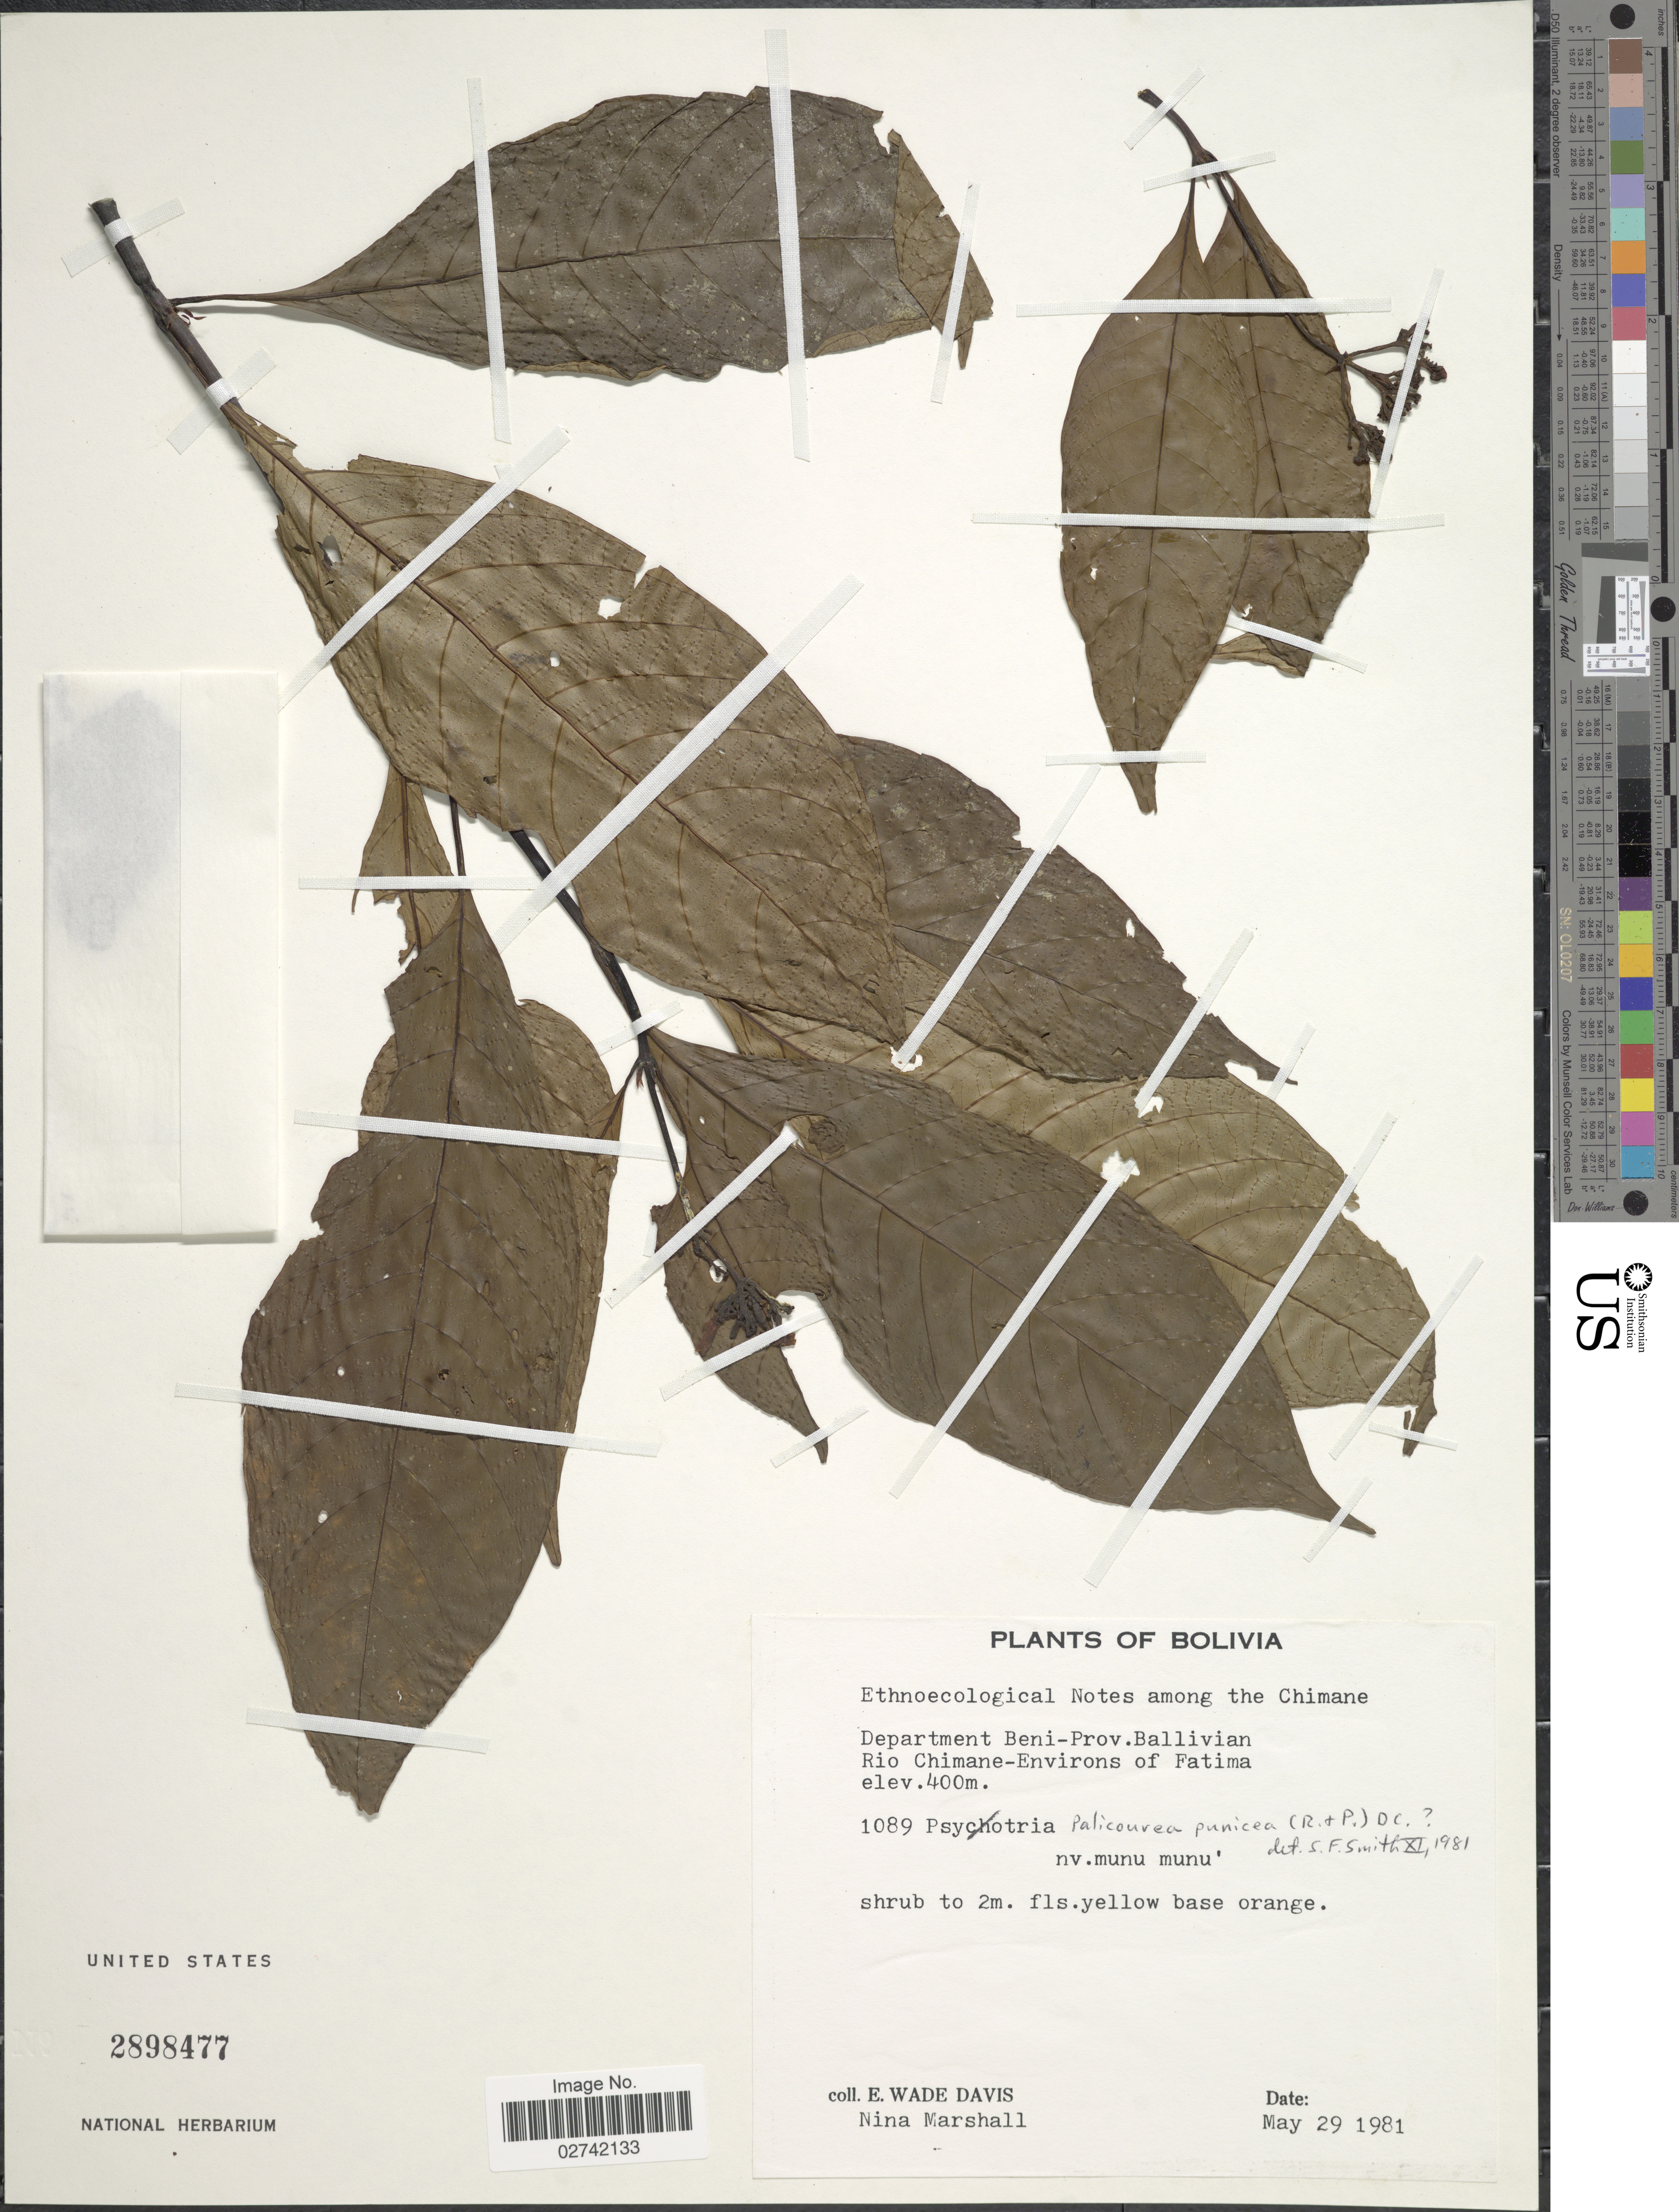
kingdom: Plantae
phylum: Tracheophyta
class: Magnoliopsida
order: Gentianales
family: Rubiaceae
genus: Palicourea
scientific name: Palicourea punicea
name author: (Ruiz & Pav.) DC.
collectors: E. Wade-Davis & N. Marshall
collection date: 1981-05-29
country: Bolivia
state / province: Beni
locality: Prov. Ballivian, Rio Chimane-Environs of Fatima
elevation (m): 400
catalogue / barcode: US 2898477